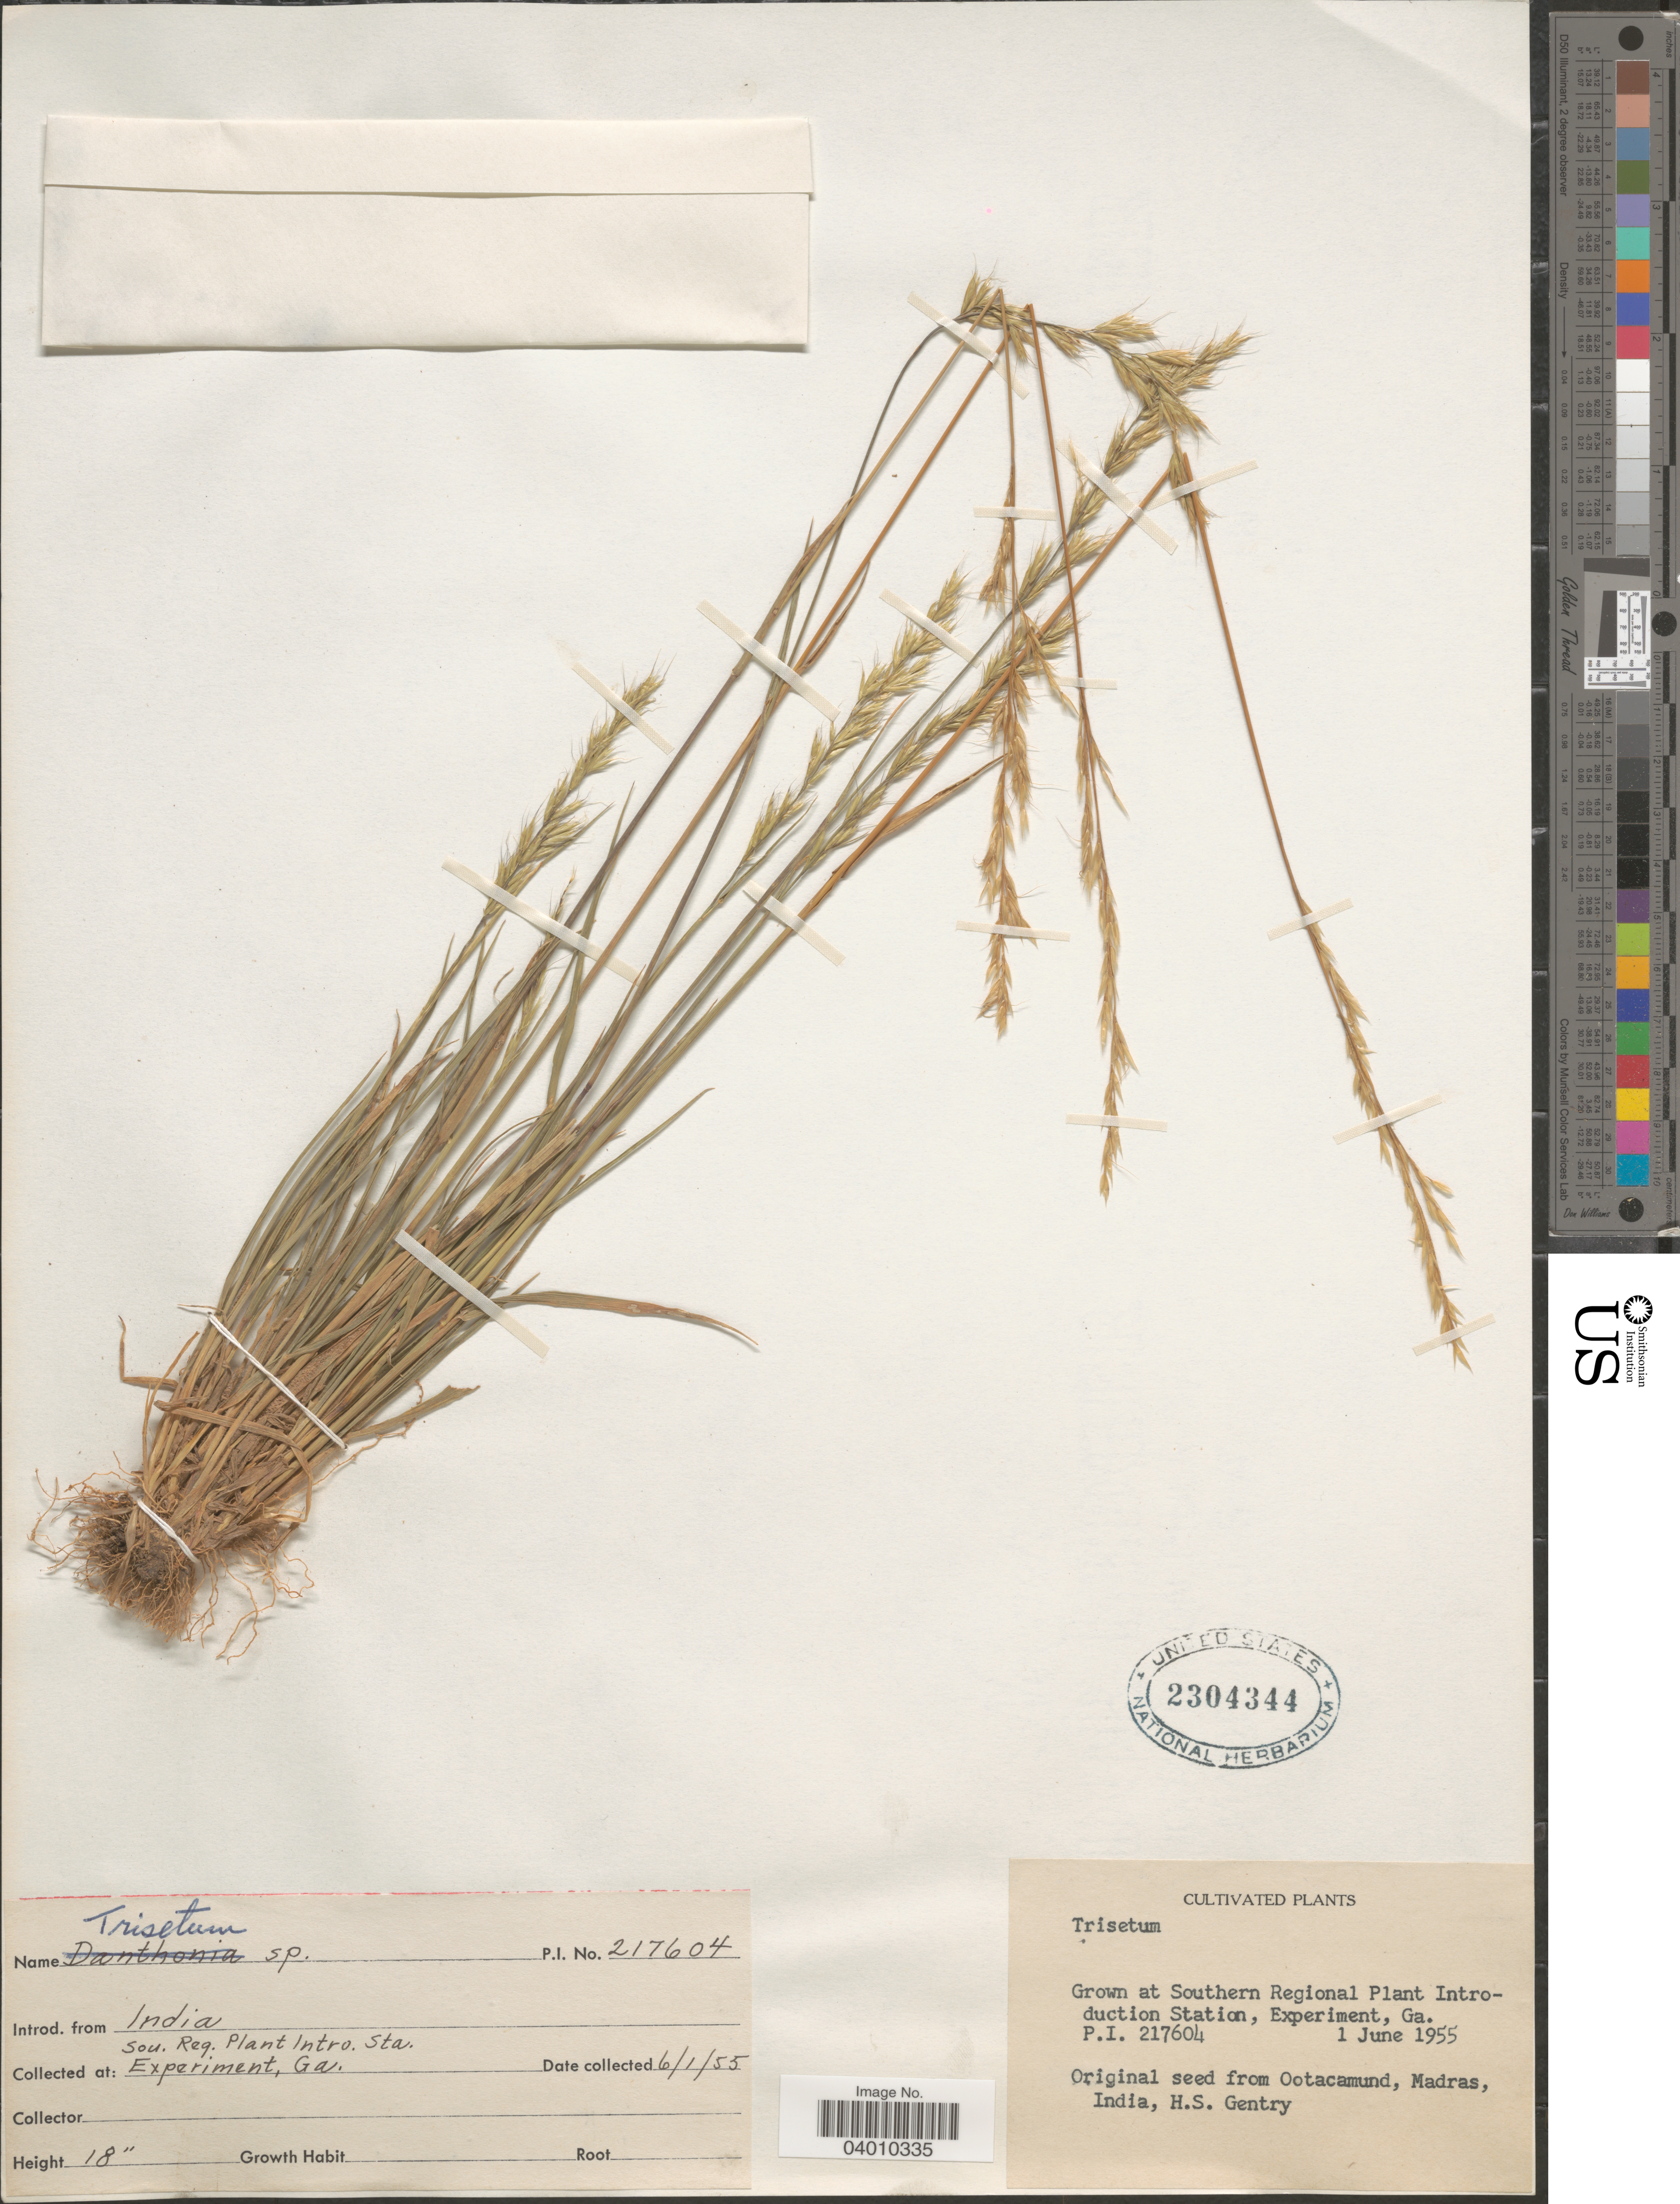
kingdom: Plantae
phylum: Tracheophyta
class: Liliopsida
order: Poales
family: Poaceae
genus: Koeleria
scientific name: Koeleria sp.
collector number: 217604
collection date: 1955-06-01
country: United States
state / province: Georgia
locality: Southern Regional Plant Introduction Station, Experiment.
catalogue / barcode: US 2304344